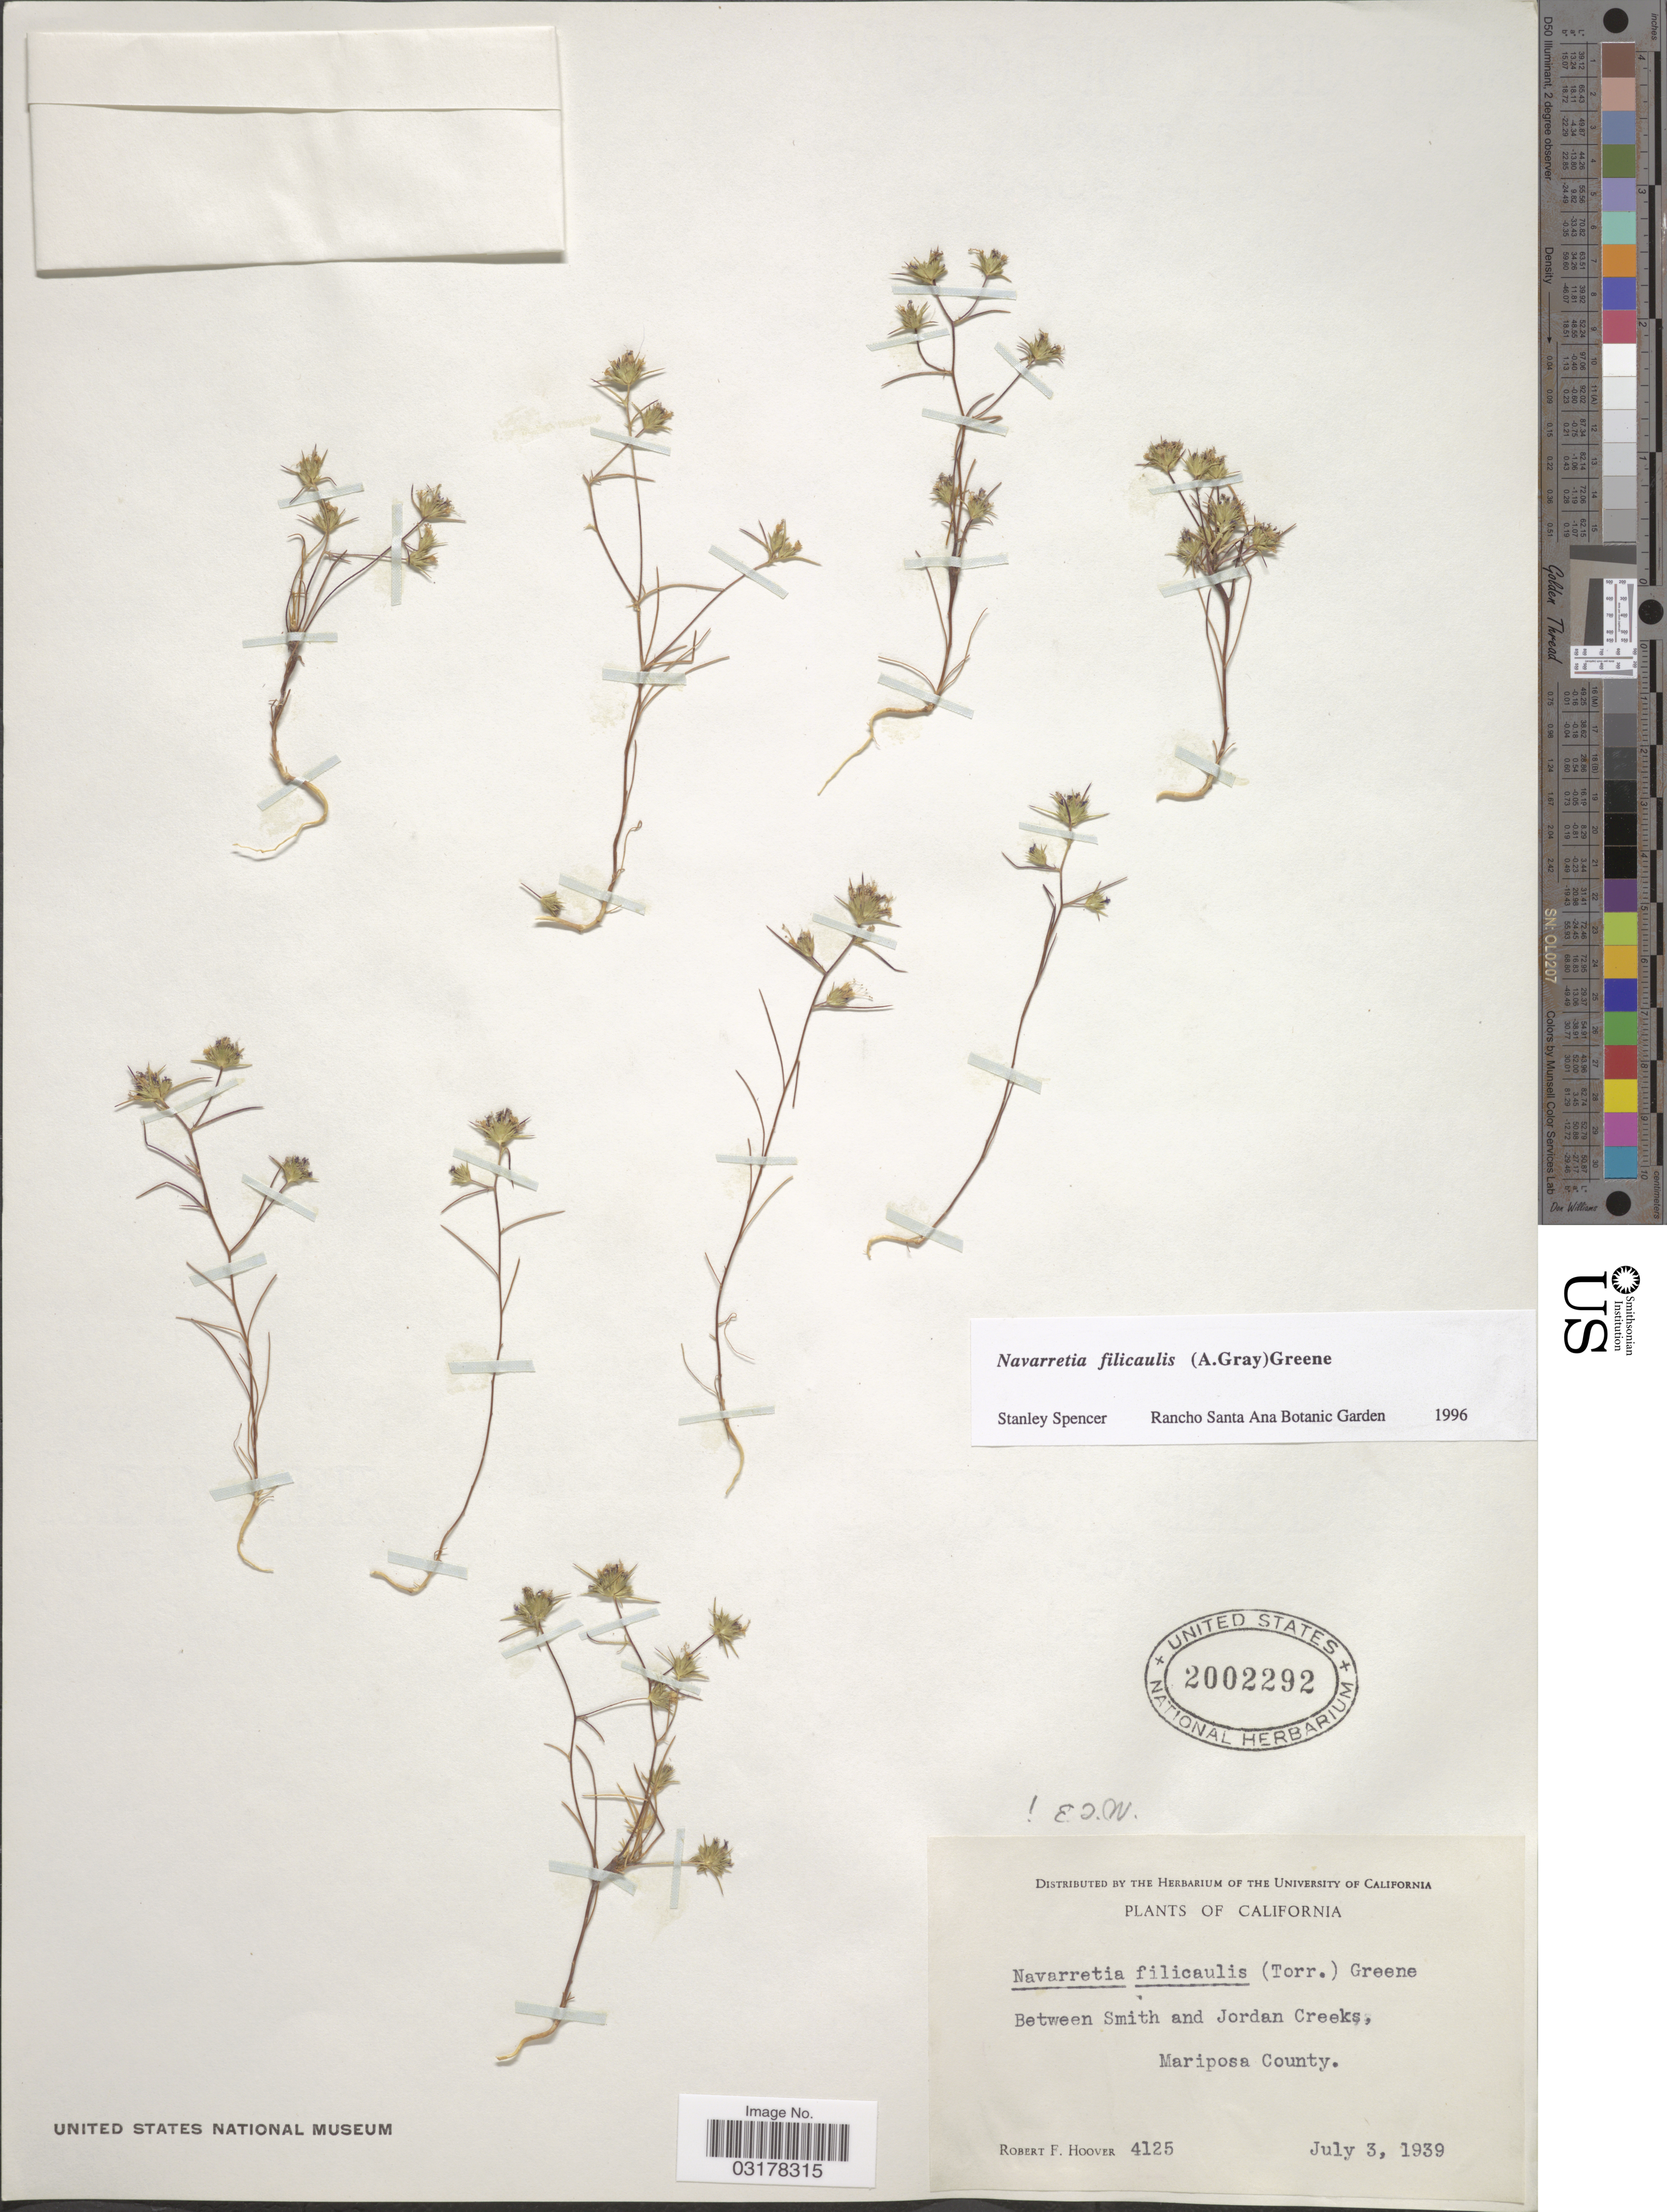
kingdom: Plantae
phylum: Tracheophyta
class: Magnoliopsida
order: Ericales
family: Polemoniaceae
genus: Navarretia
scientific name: Navarretia filicaulis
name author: (Torr. ex A. Gray) S.W. Greene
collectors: R. F. Hoover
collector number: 4125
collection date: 1939-07-03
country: United States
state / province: California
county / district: Mariposa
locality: Between Smith and Jordan Creeks. Mariposa County.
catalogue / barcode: US 2002292